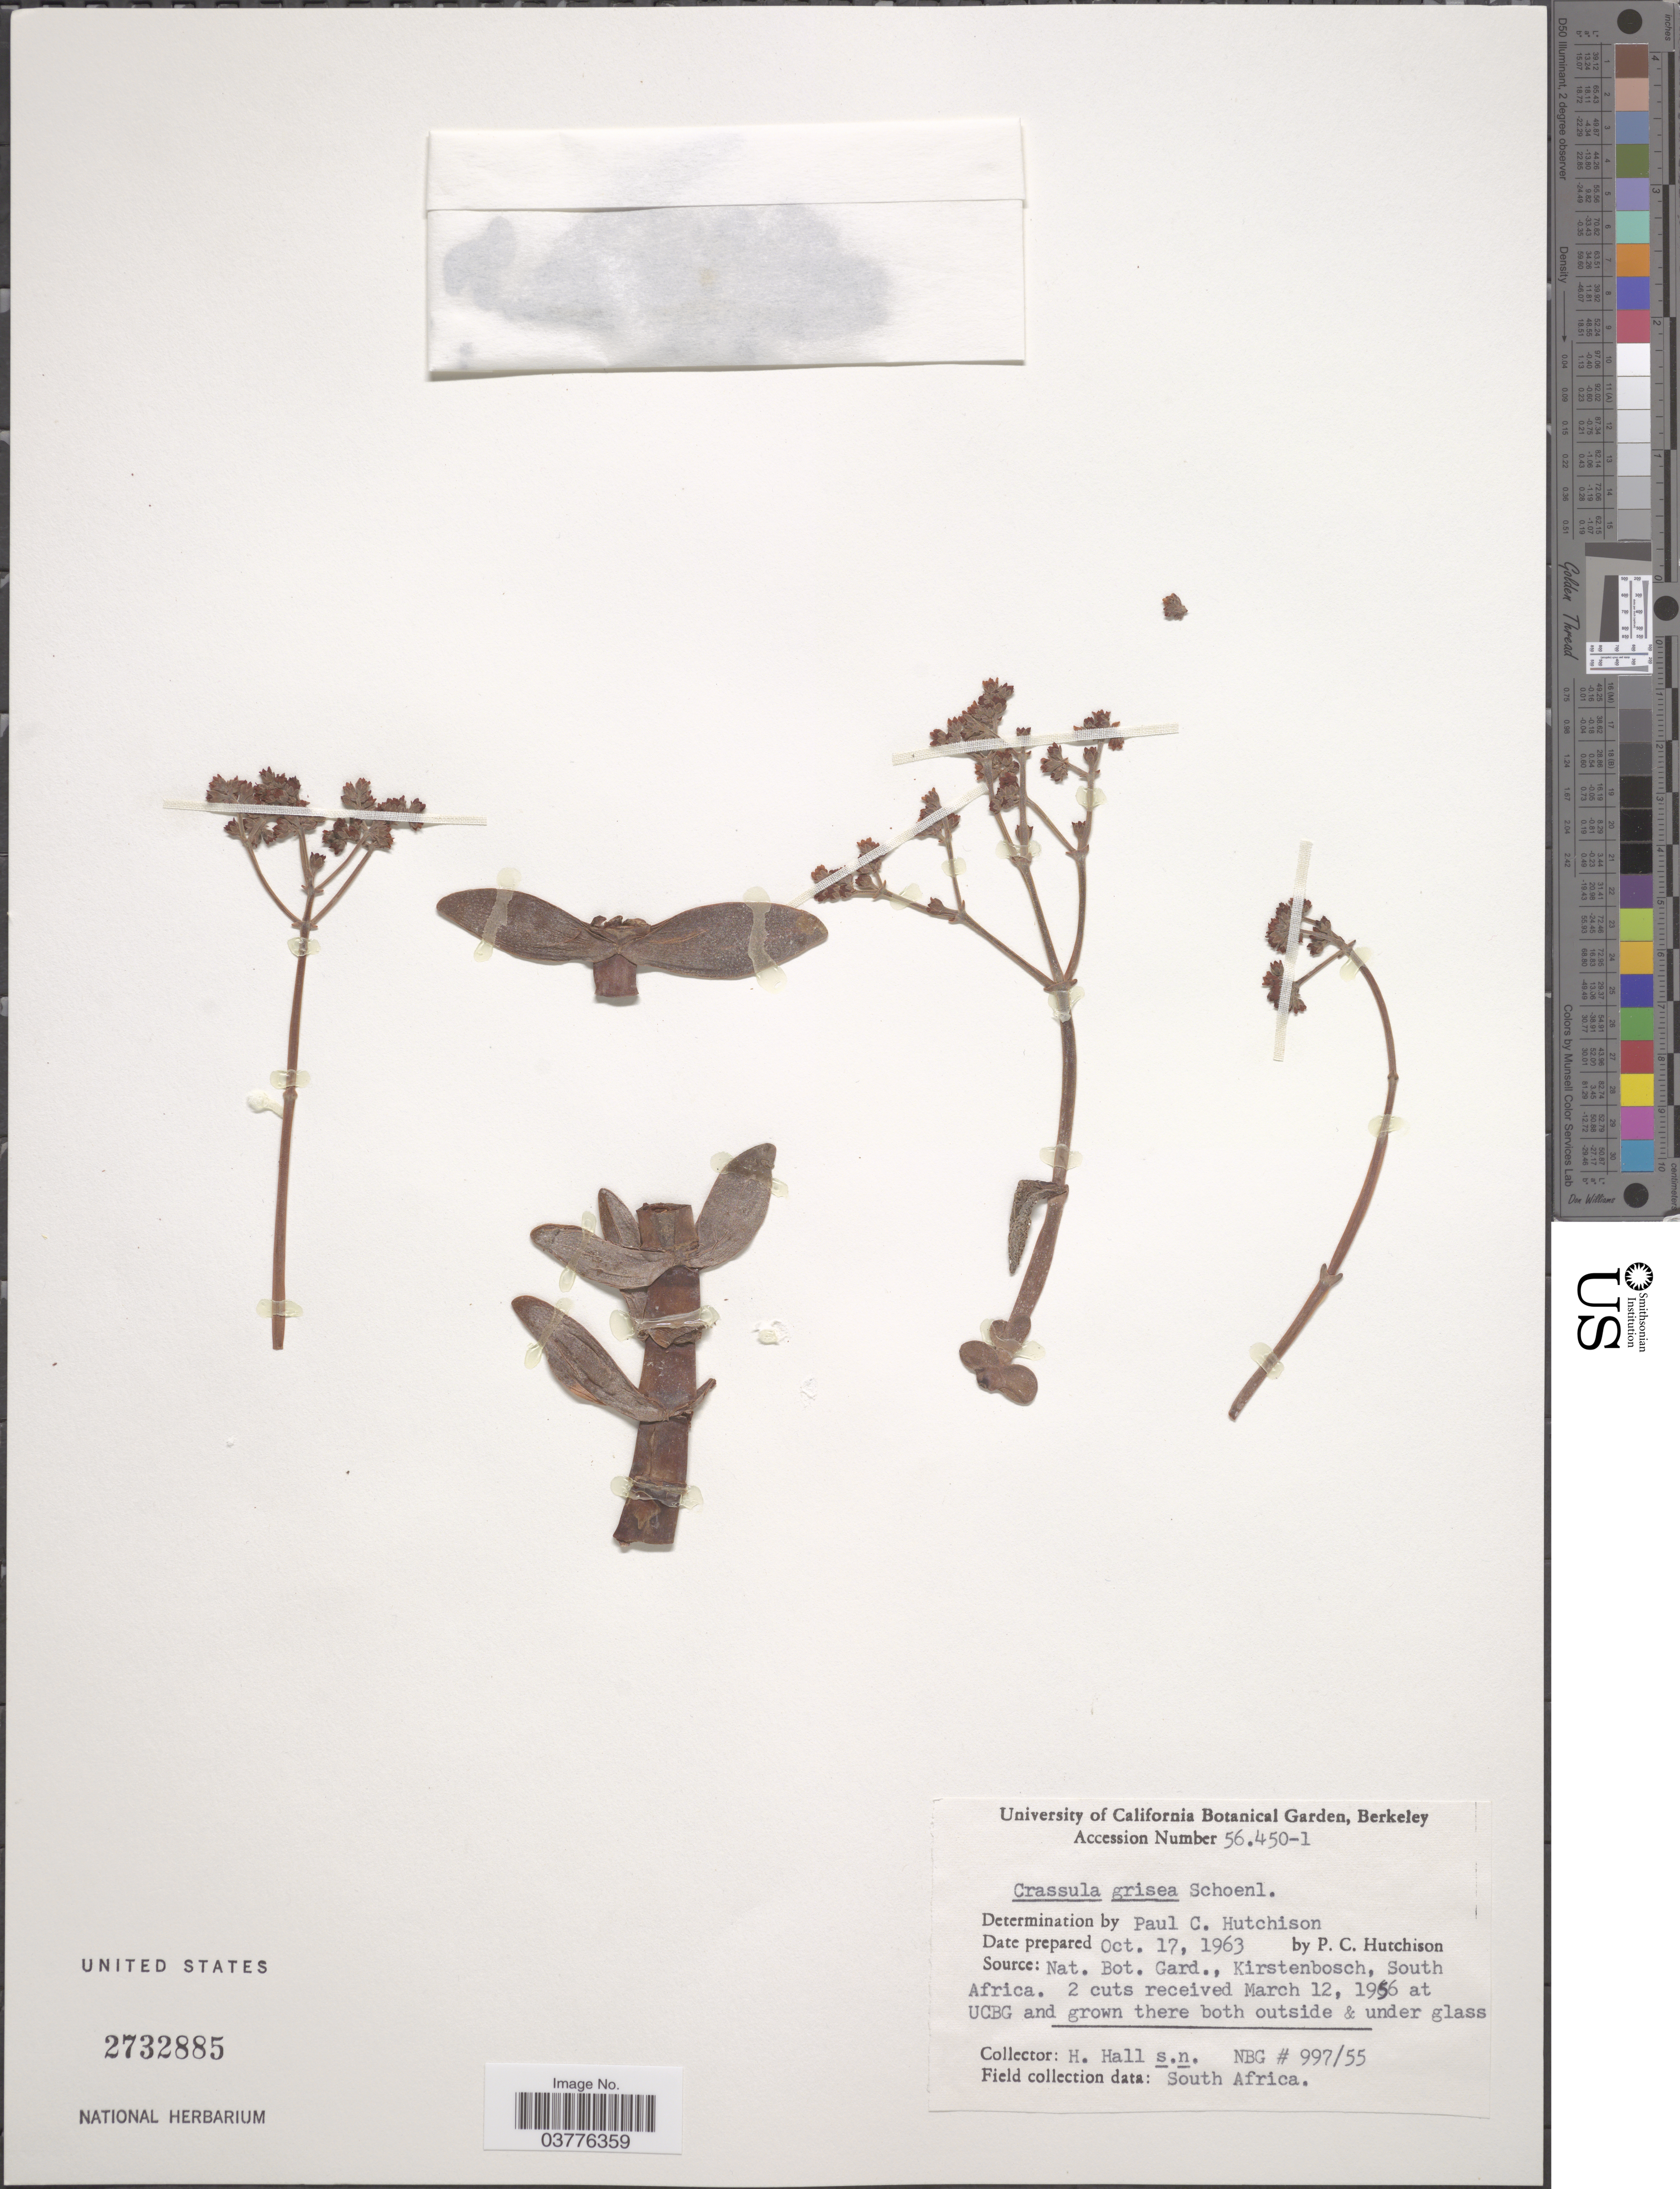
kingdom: Plantae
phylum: Tracheophyta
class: Magnoliopsida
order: Saxifragales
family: Crassulaceae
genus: Crassula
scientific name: Crassula grisea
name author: Schönland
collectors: P. C. Hutchison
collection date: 1963-10-17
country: United States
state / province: California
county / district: Alameda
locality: University of California Botanical Garden, Berkeley.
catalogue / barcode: US 2732885